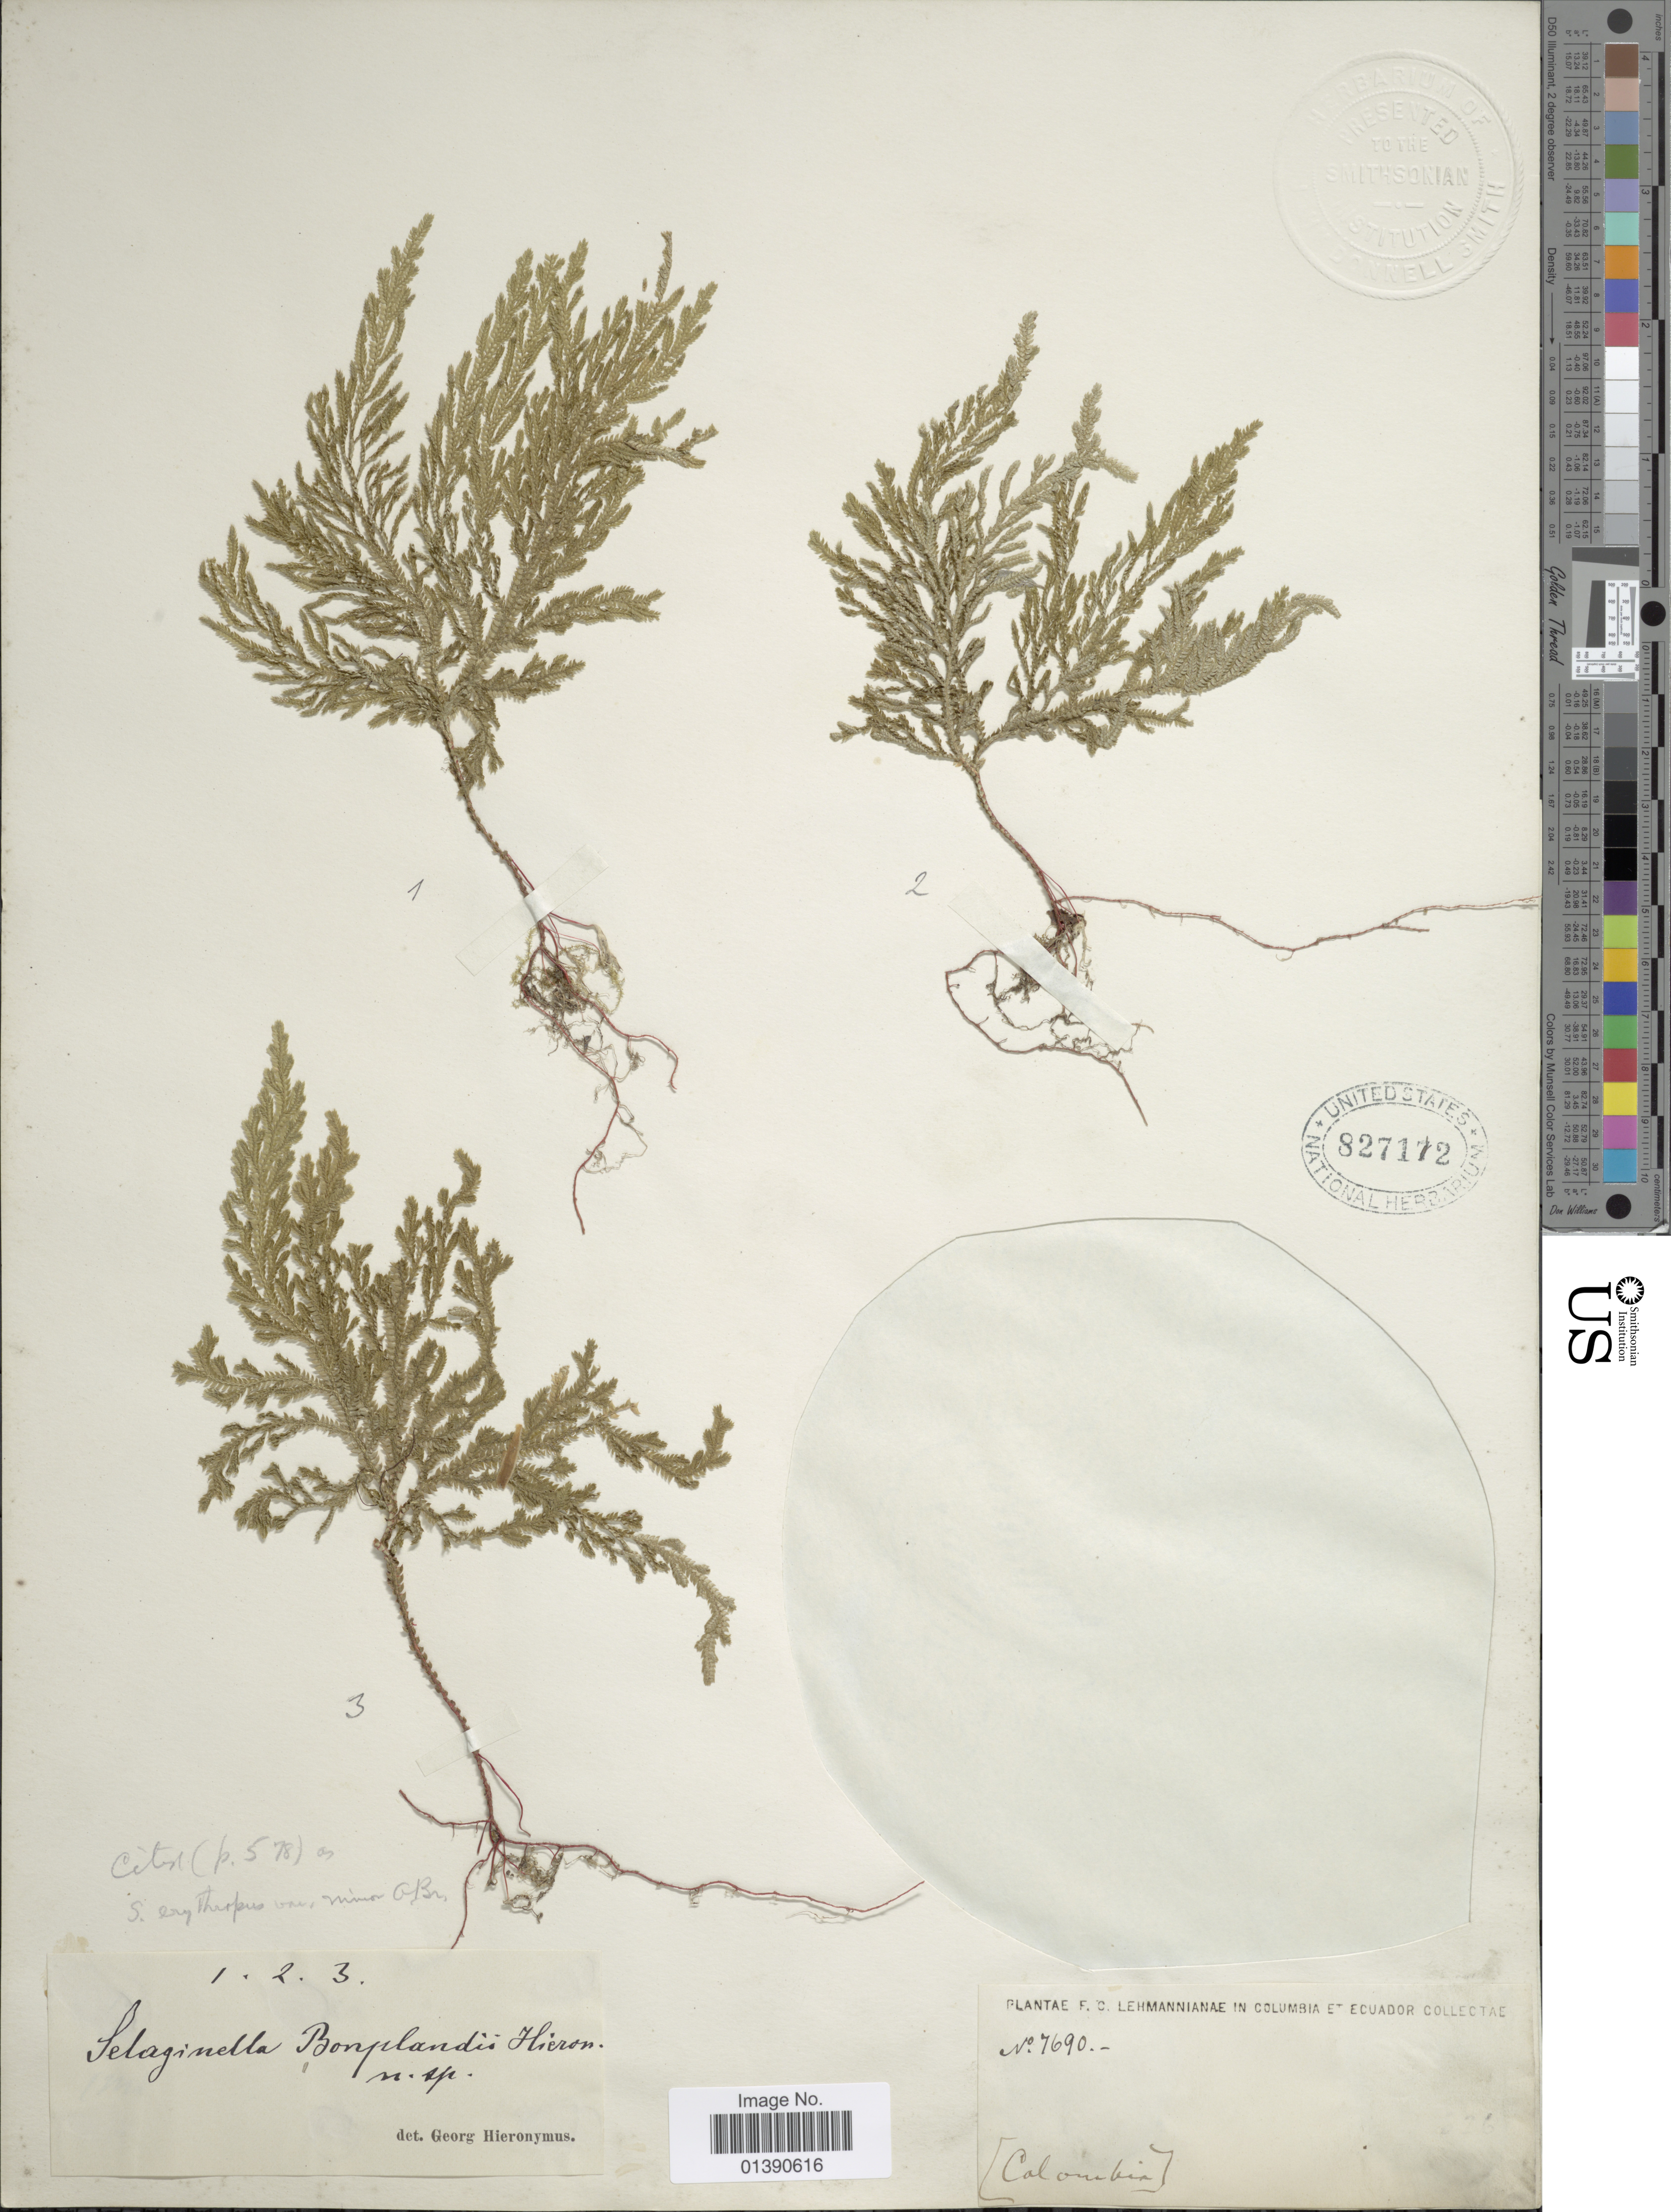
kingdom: Plantae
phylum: Tracheophyta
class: Lycopodiopsida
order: Selaginellales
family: Selaginellaceae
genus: Selaginella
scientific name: Selaginella erythropus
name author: (Mart.) Hieron.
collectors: F. C. Lehmann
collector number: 7690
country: Colombia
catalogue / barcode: US 827172